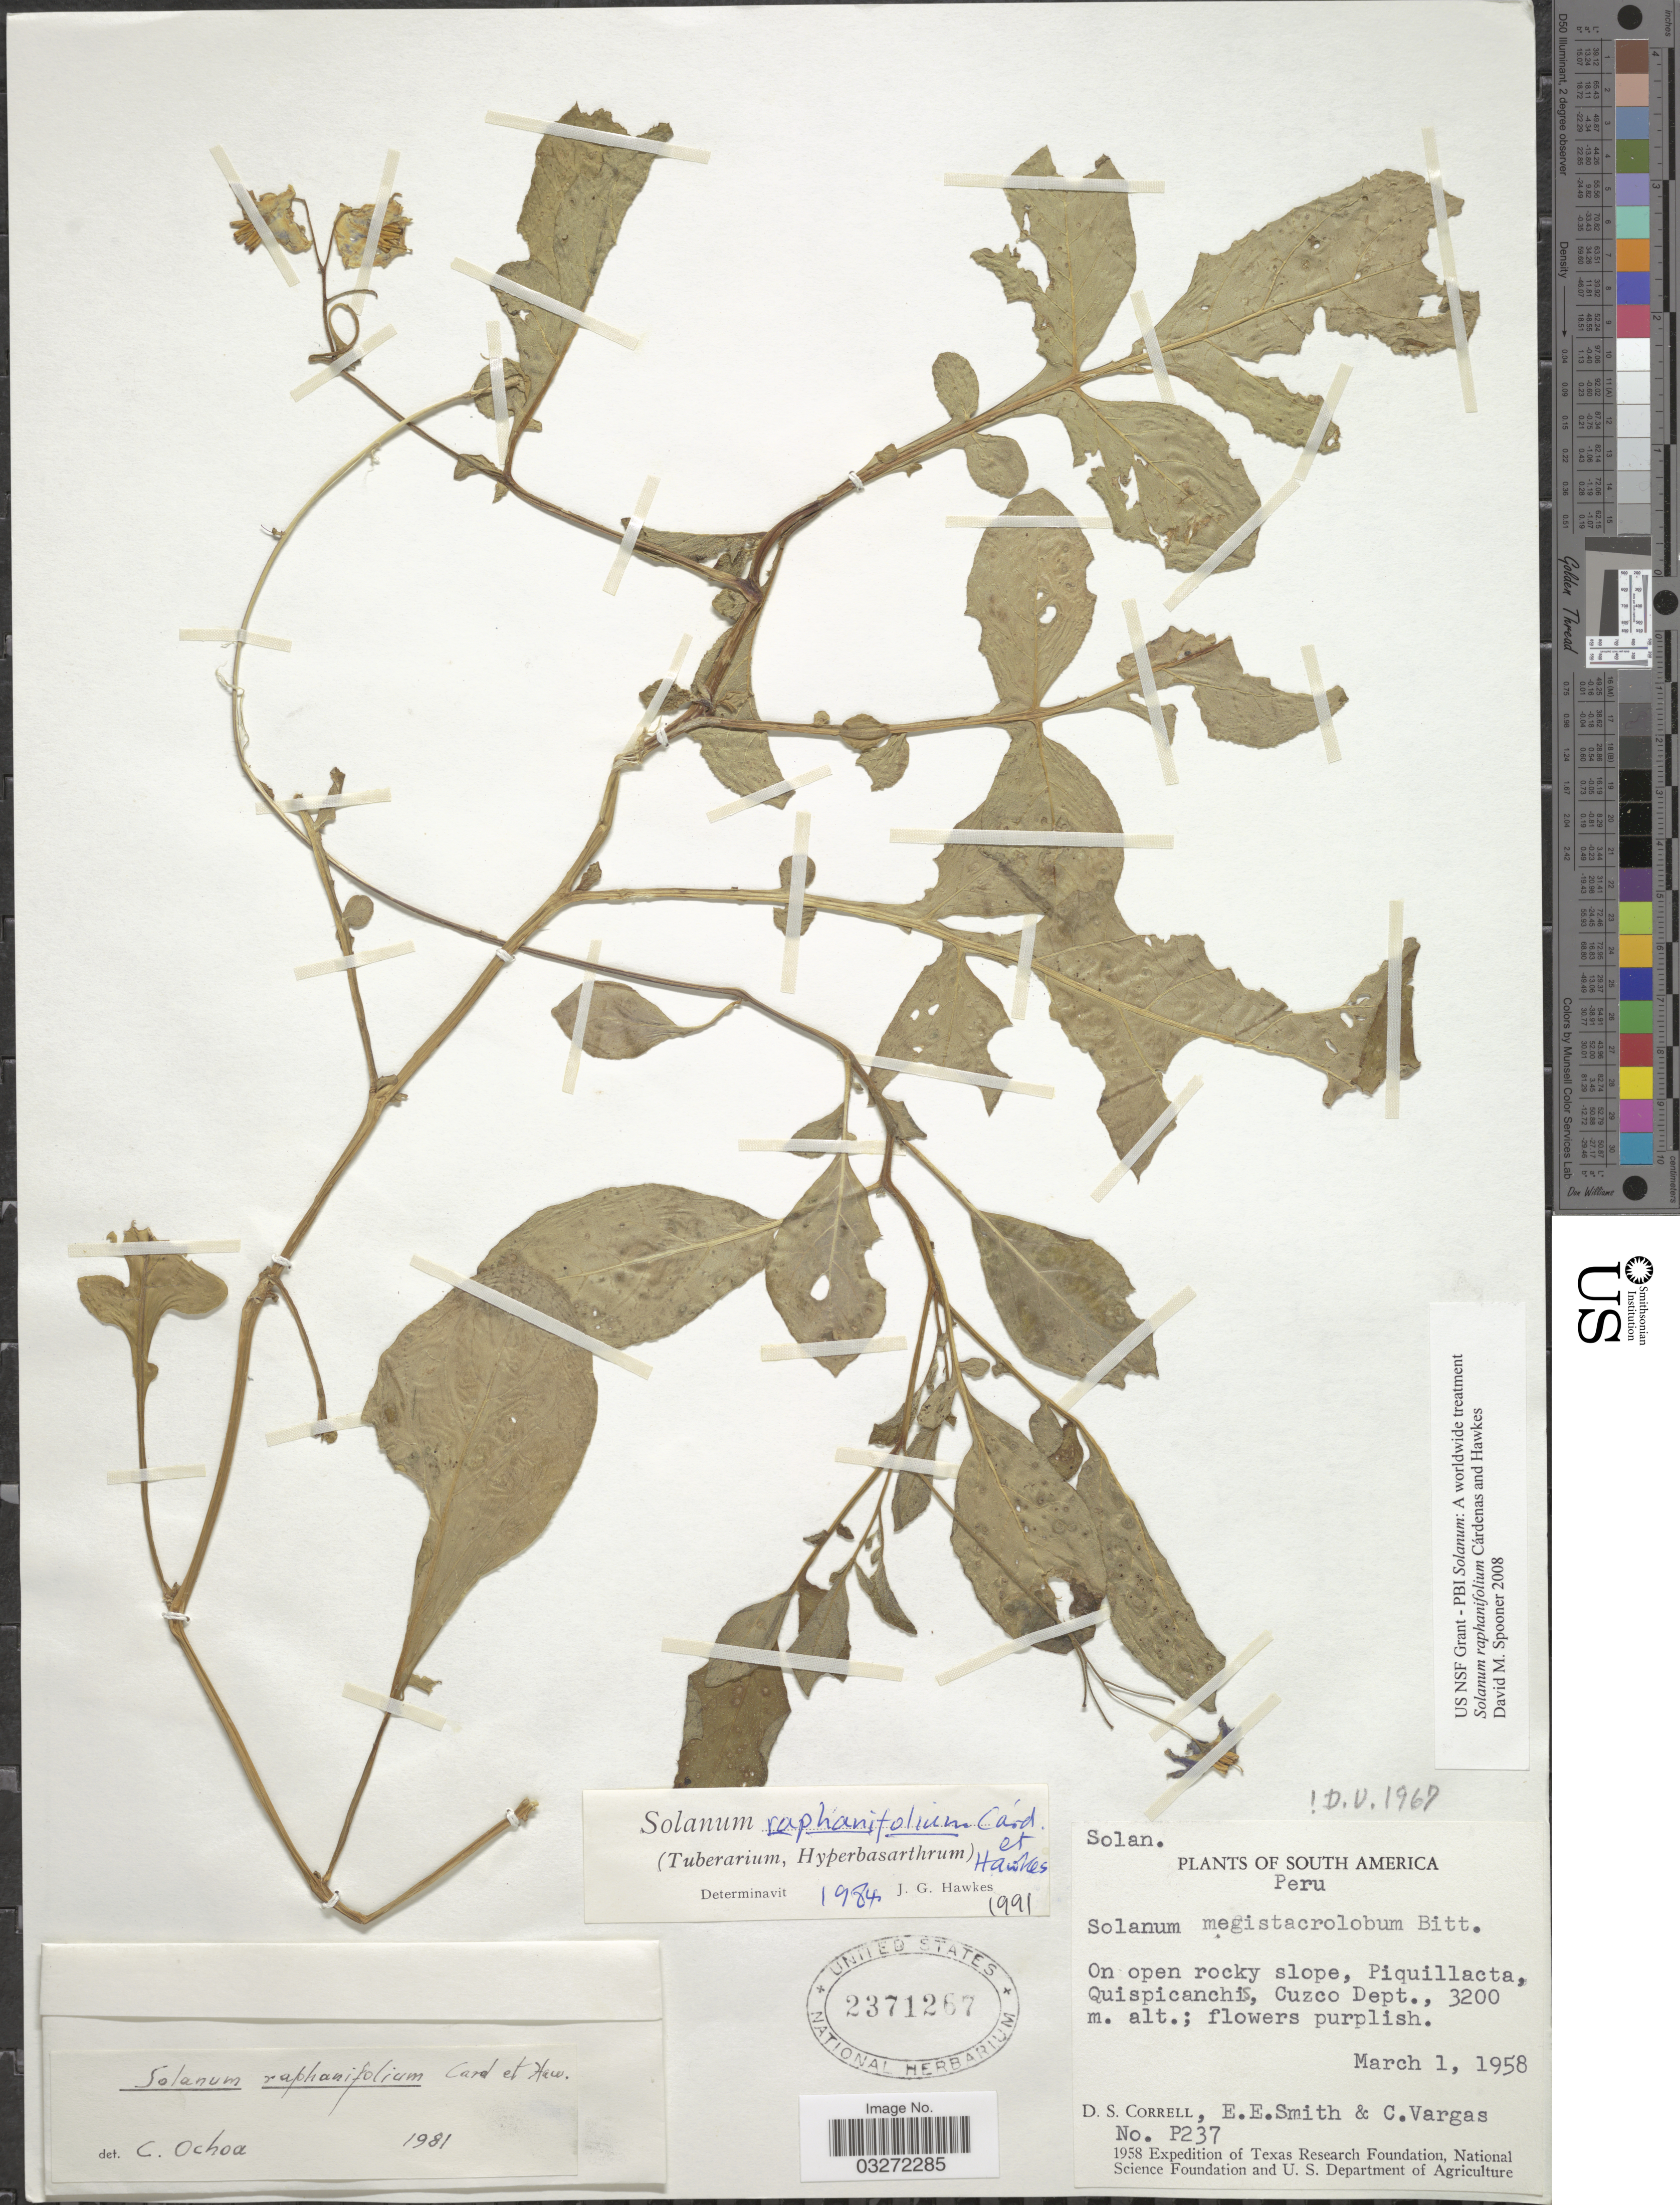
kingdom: Plantae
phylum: Tracheophyta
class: Magnoliopsida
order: Solanales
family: Solanaceae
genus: Solanum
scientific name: Solanum raphanifolium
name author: Cárdenas & Hawkes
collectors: D. S. Correll, E. E. Smith & C. Vargas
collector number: P237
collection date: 1958-03-01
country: Peru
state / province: Cusco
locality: Piquillacta, Quispicanchis, Cuzco Dept.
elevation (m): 3200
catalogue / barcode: US 2371267